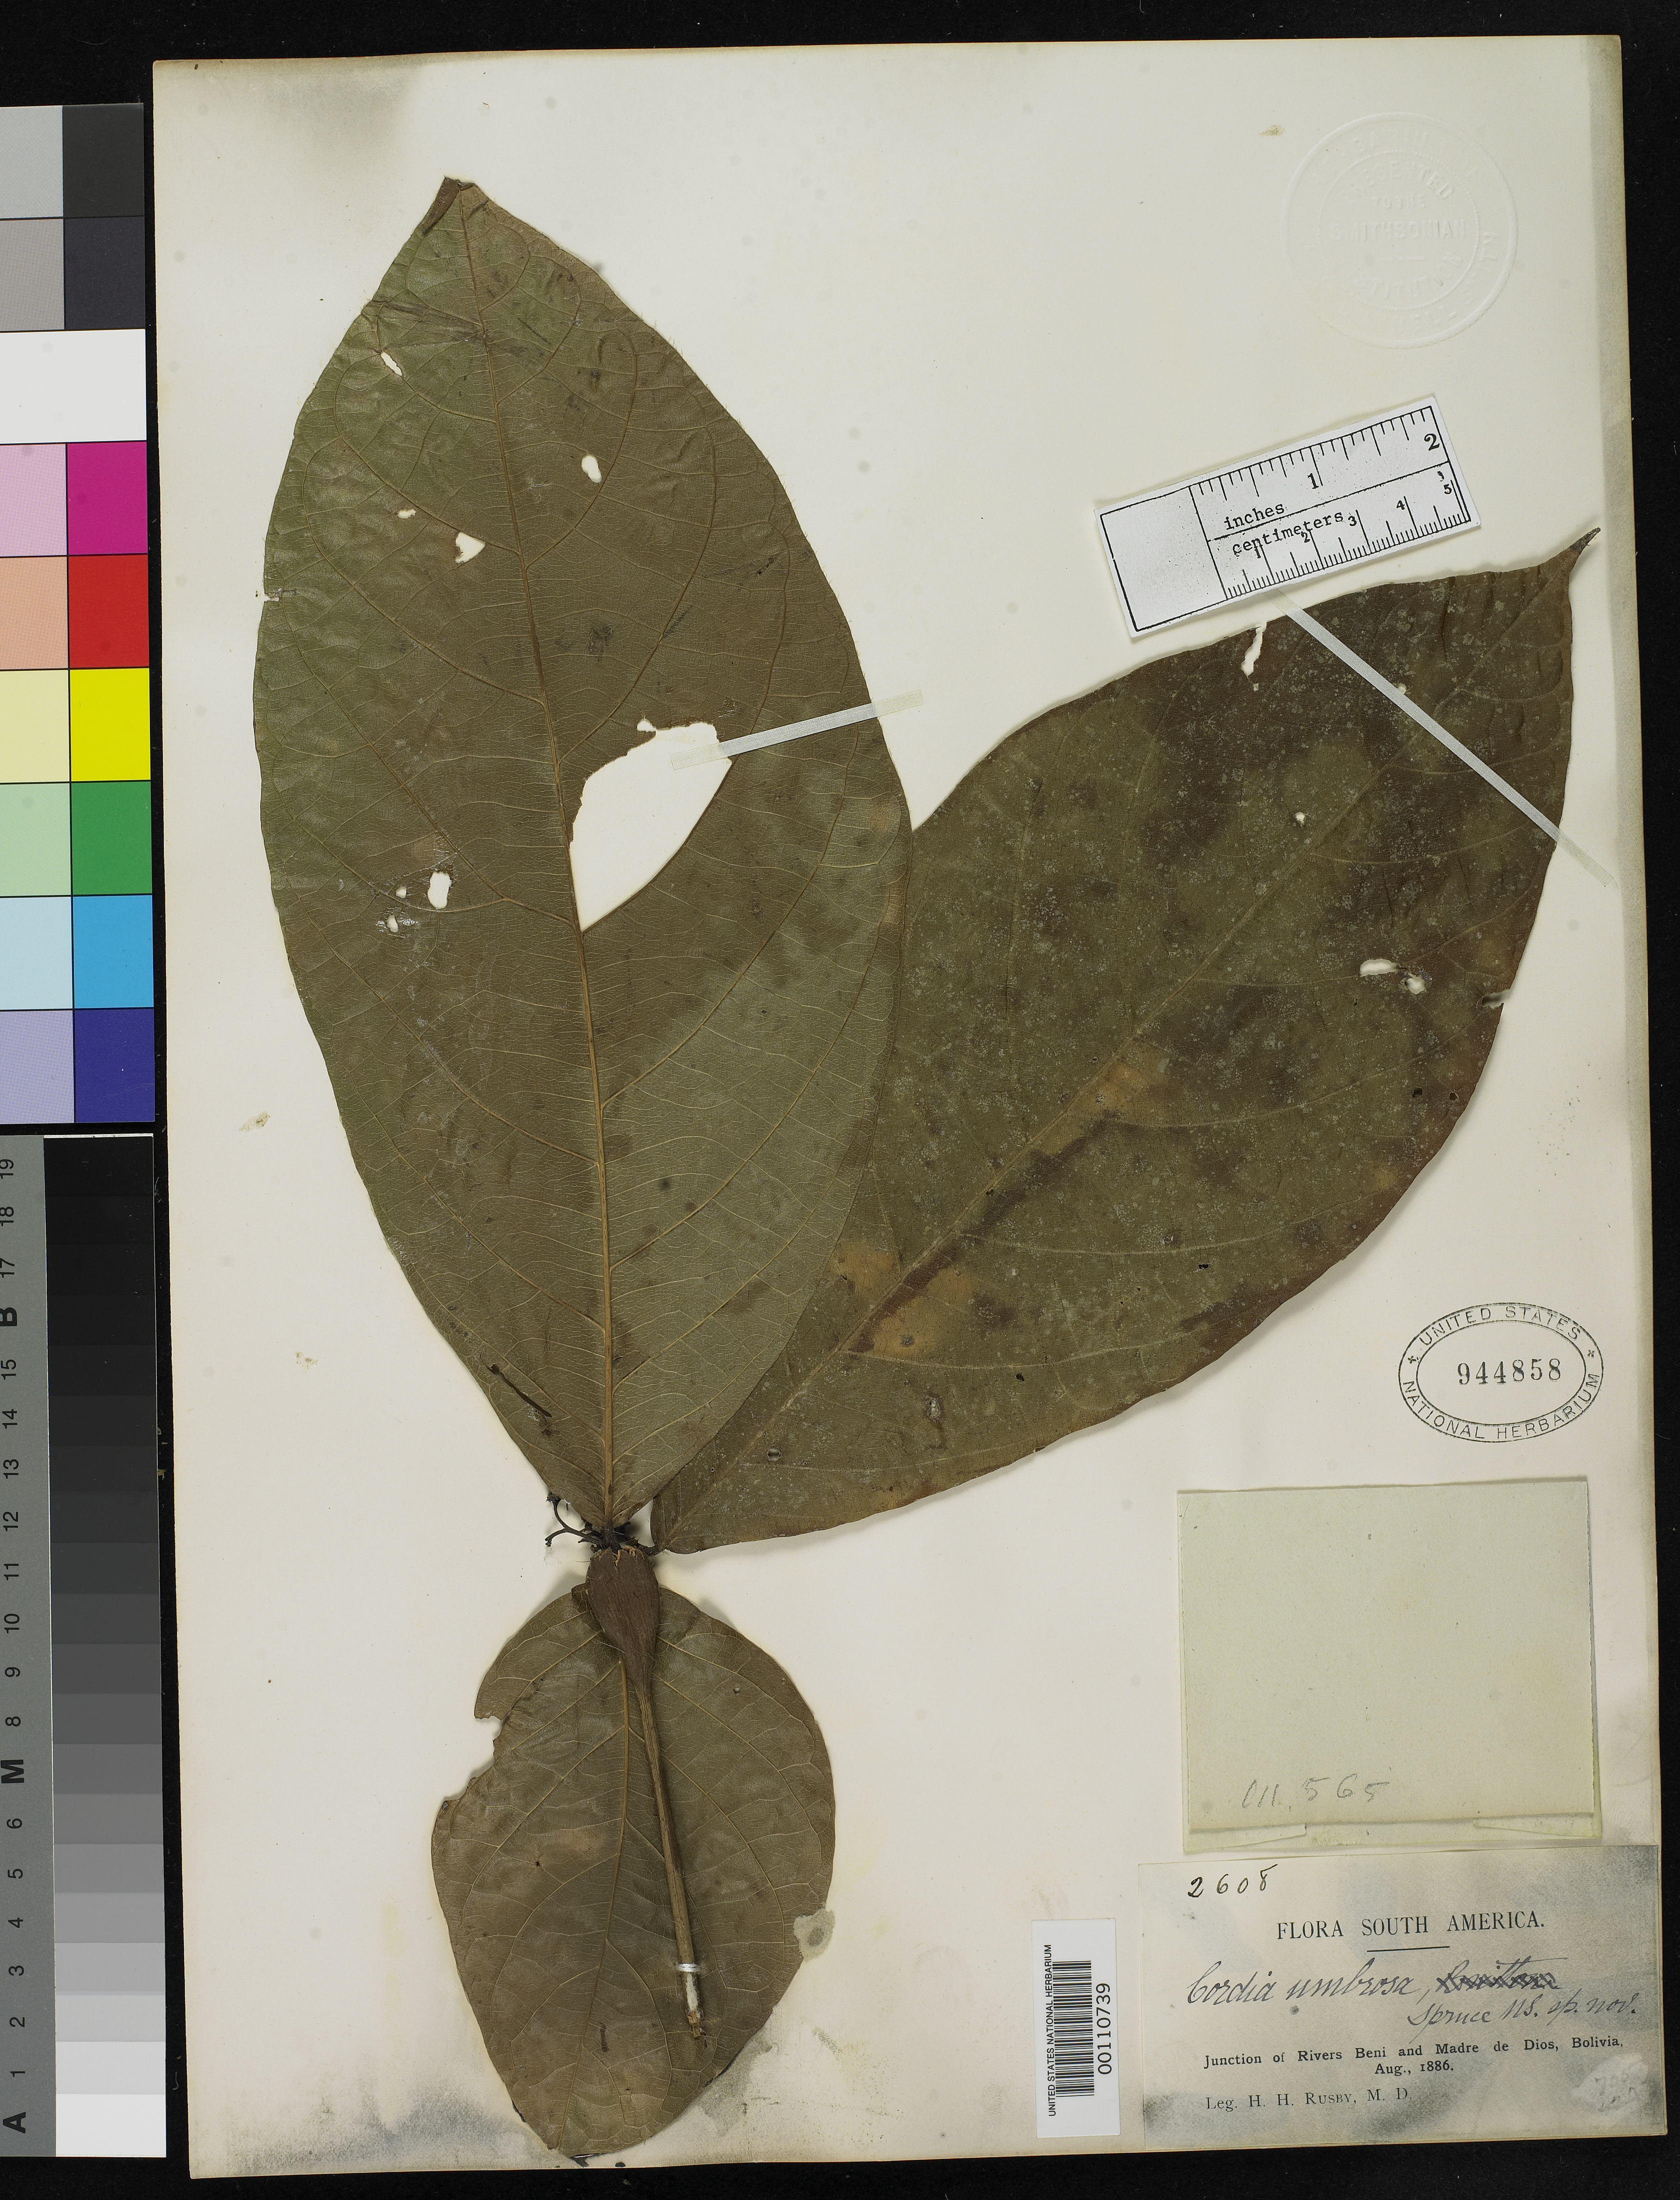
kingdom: Plantae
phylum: Tracheophyta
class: Magnoliopsida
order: Boraginales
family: Cordiaceae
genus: Cordia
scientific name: Cordia umbrosa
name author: Spruce in Rusby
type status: Type Collection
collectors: H. H. Rusby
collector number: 2608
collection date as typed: Aug 1886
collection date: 1886-08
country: Bolivia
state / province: Beni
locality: Junction of Rivers Beni and Madre de Dios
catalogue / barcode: US 944858